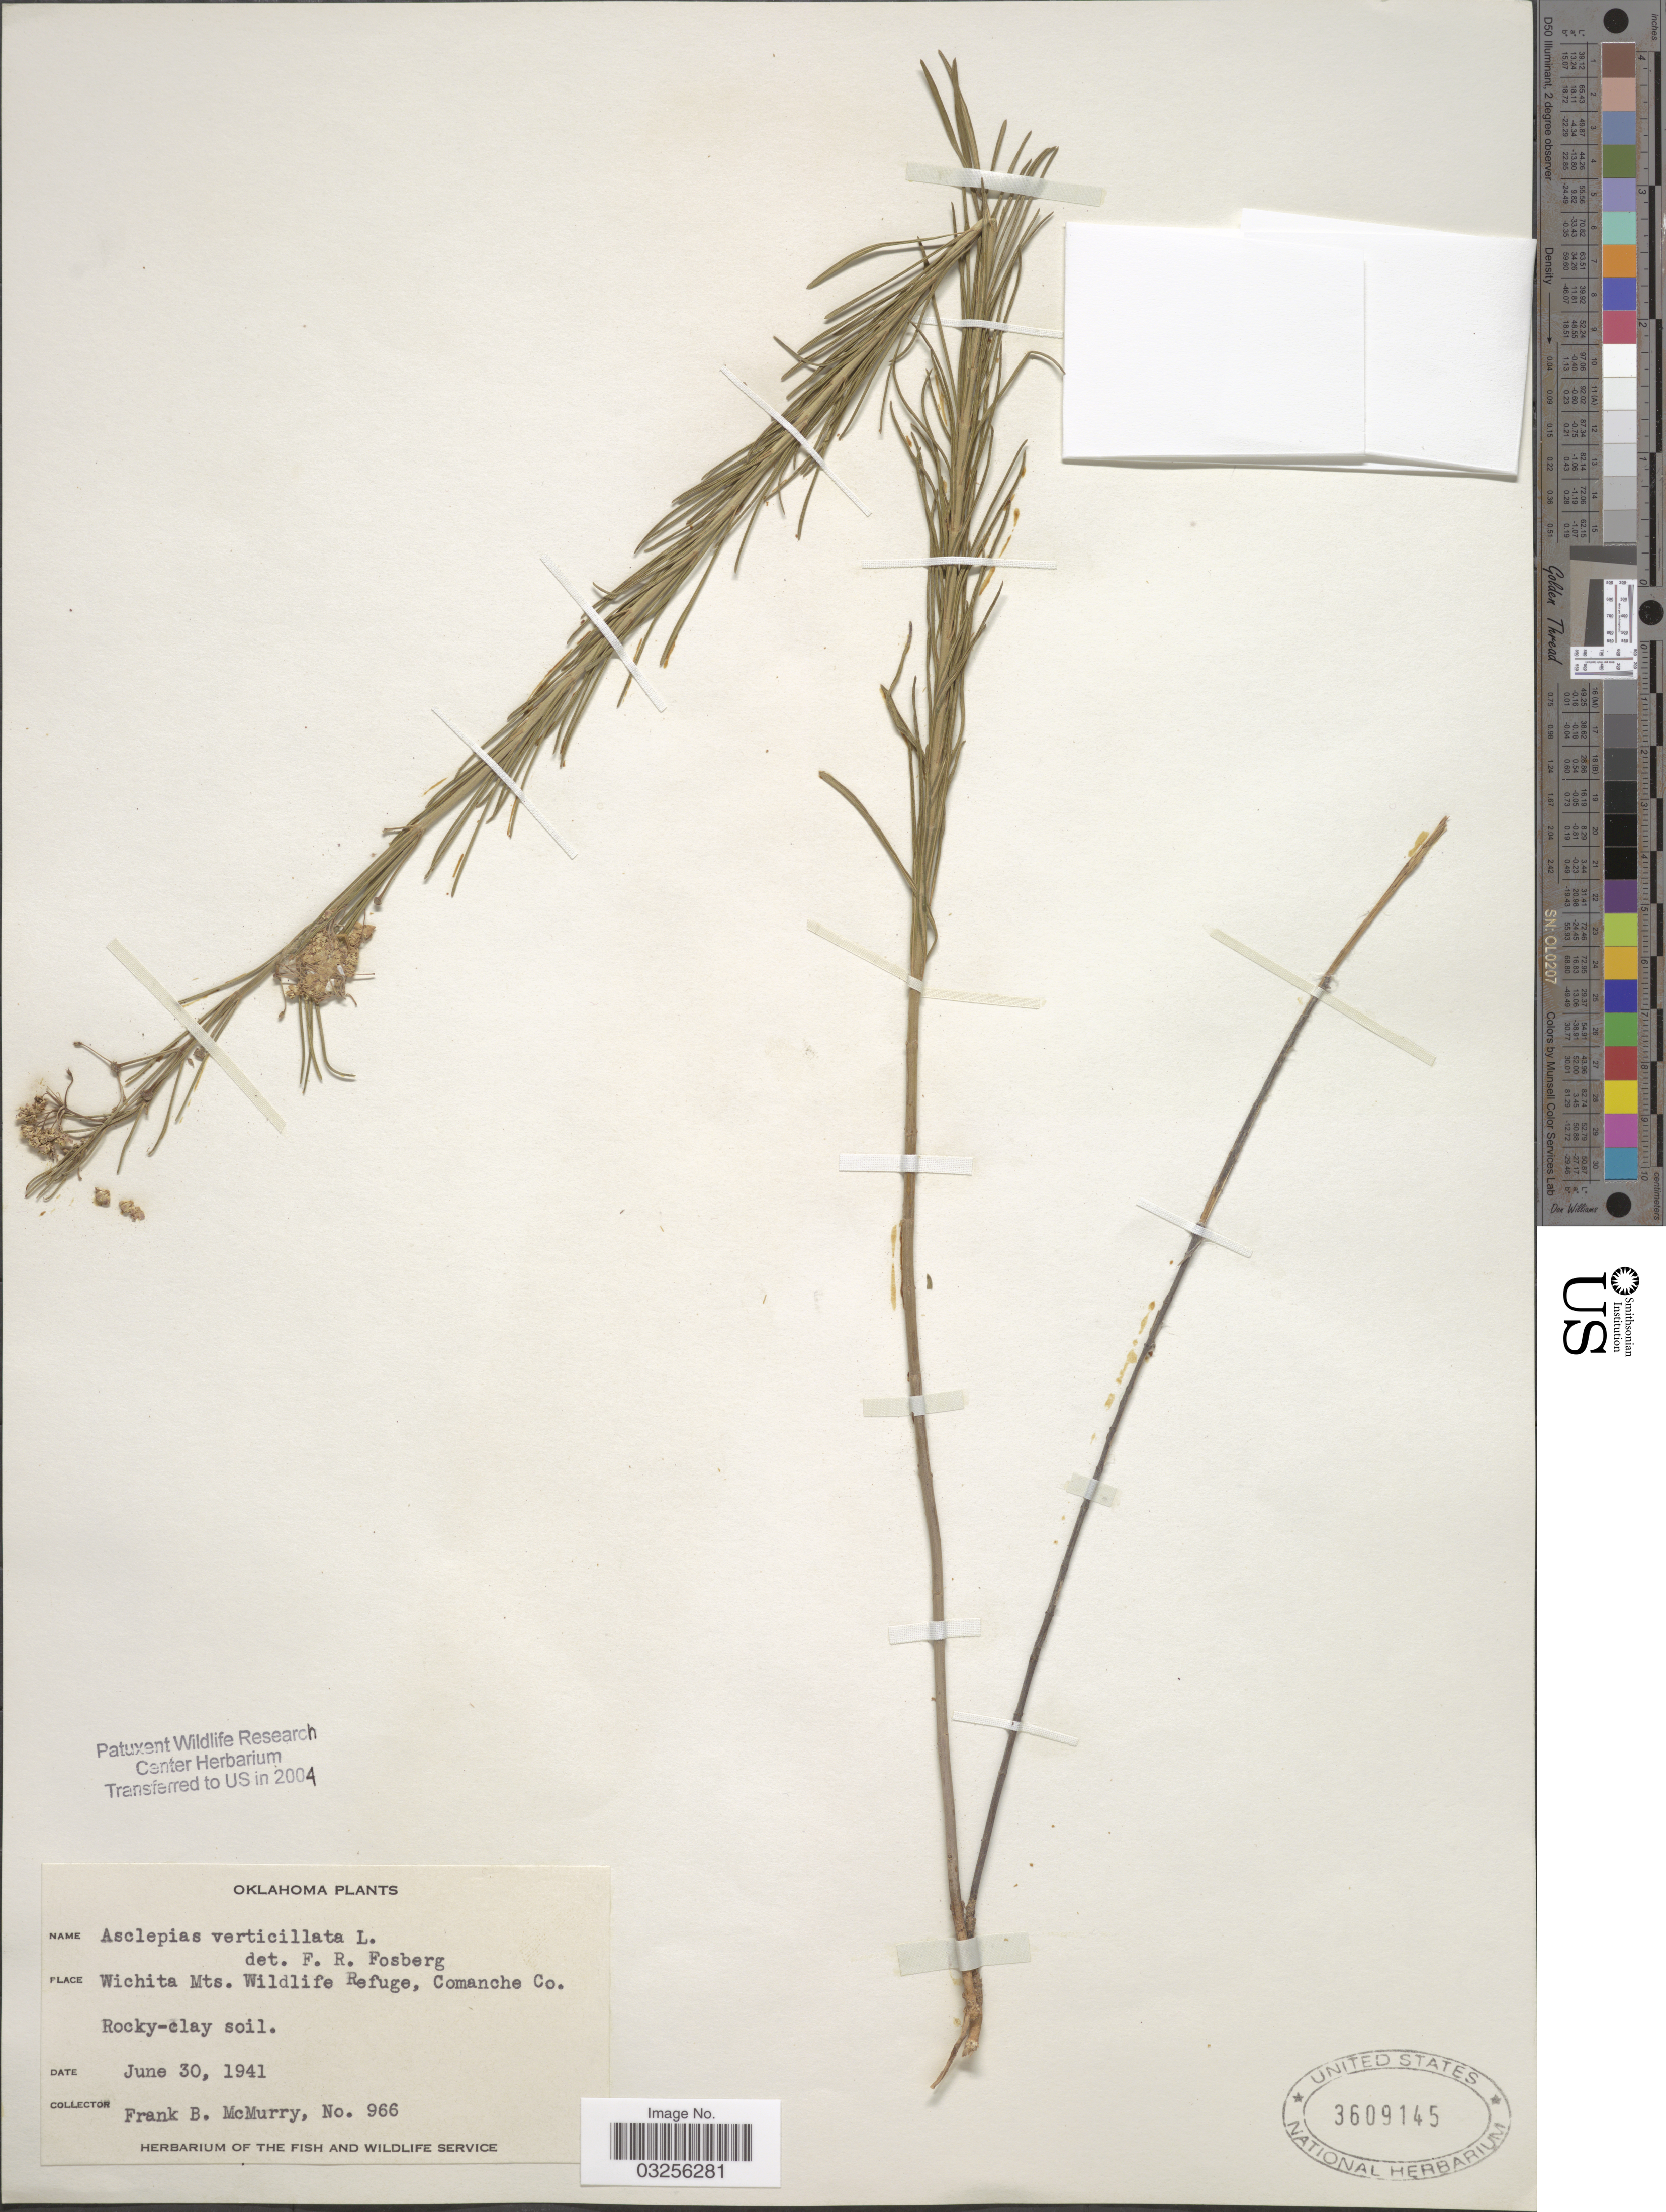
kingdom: Plantae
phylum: Tracheophyta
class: Magnoliopsida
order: Gentianales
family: Apocynaceae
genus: Asclepias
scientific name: Asclepias verticillata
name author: L.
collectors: F. B. McMurry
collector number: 966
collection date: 1941-06-30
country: United States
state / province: Oklahoma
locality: Wichita Mts. Wildlife Refuge, Comanche Co.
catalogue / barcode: US 3609145